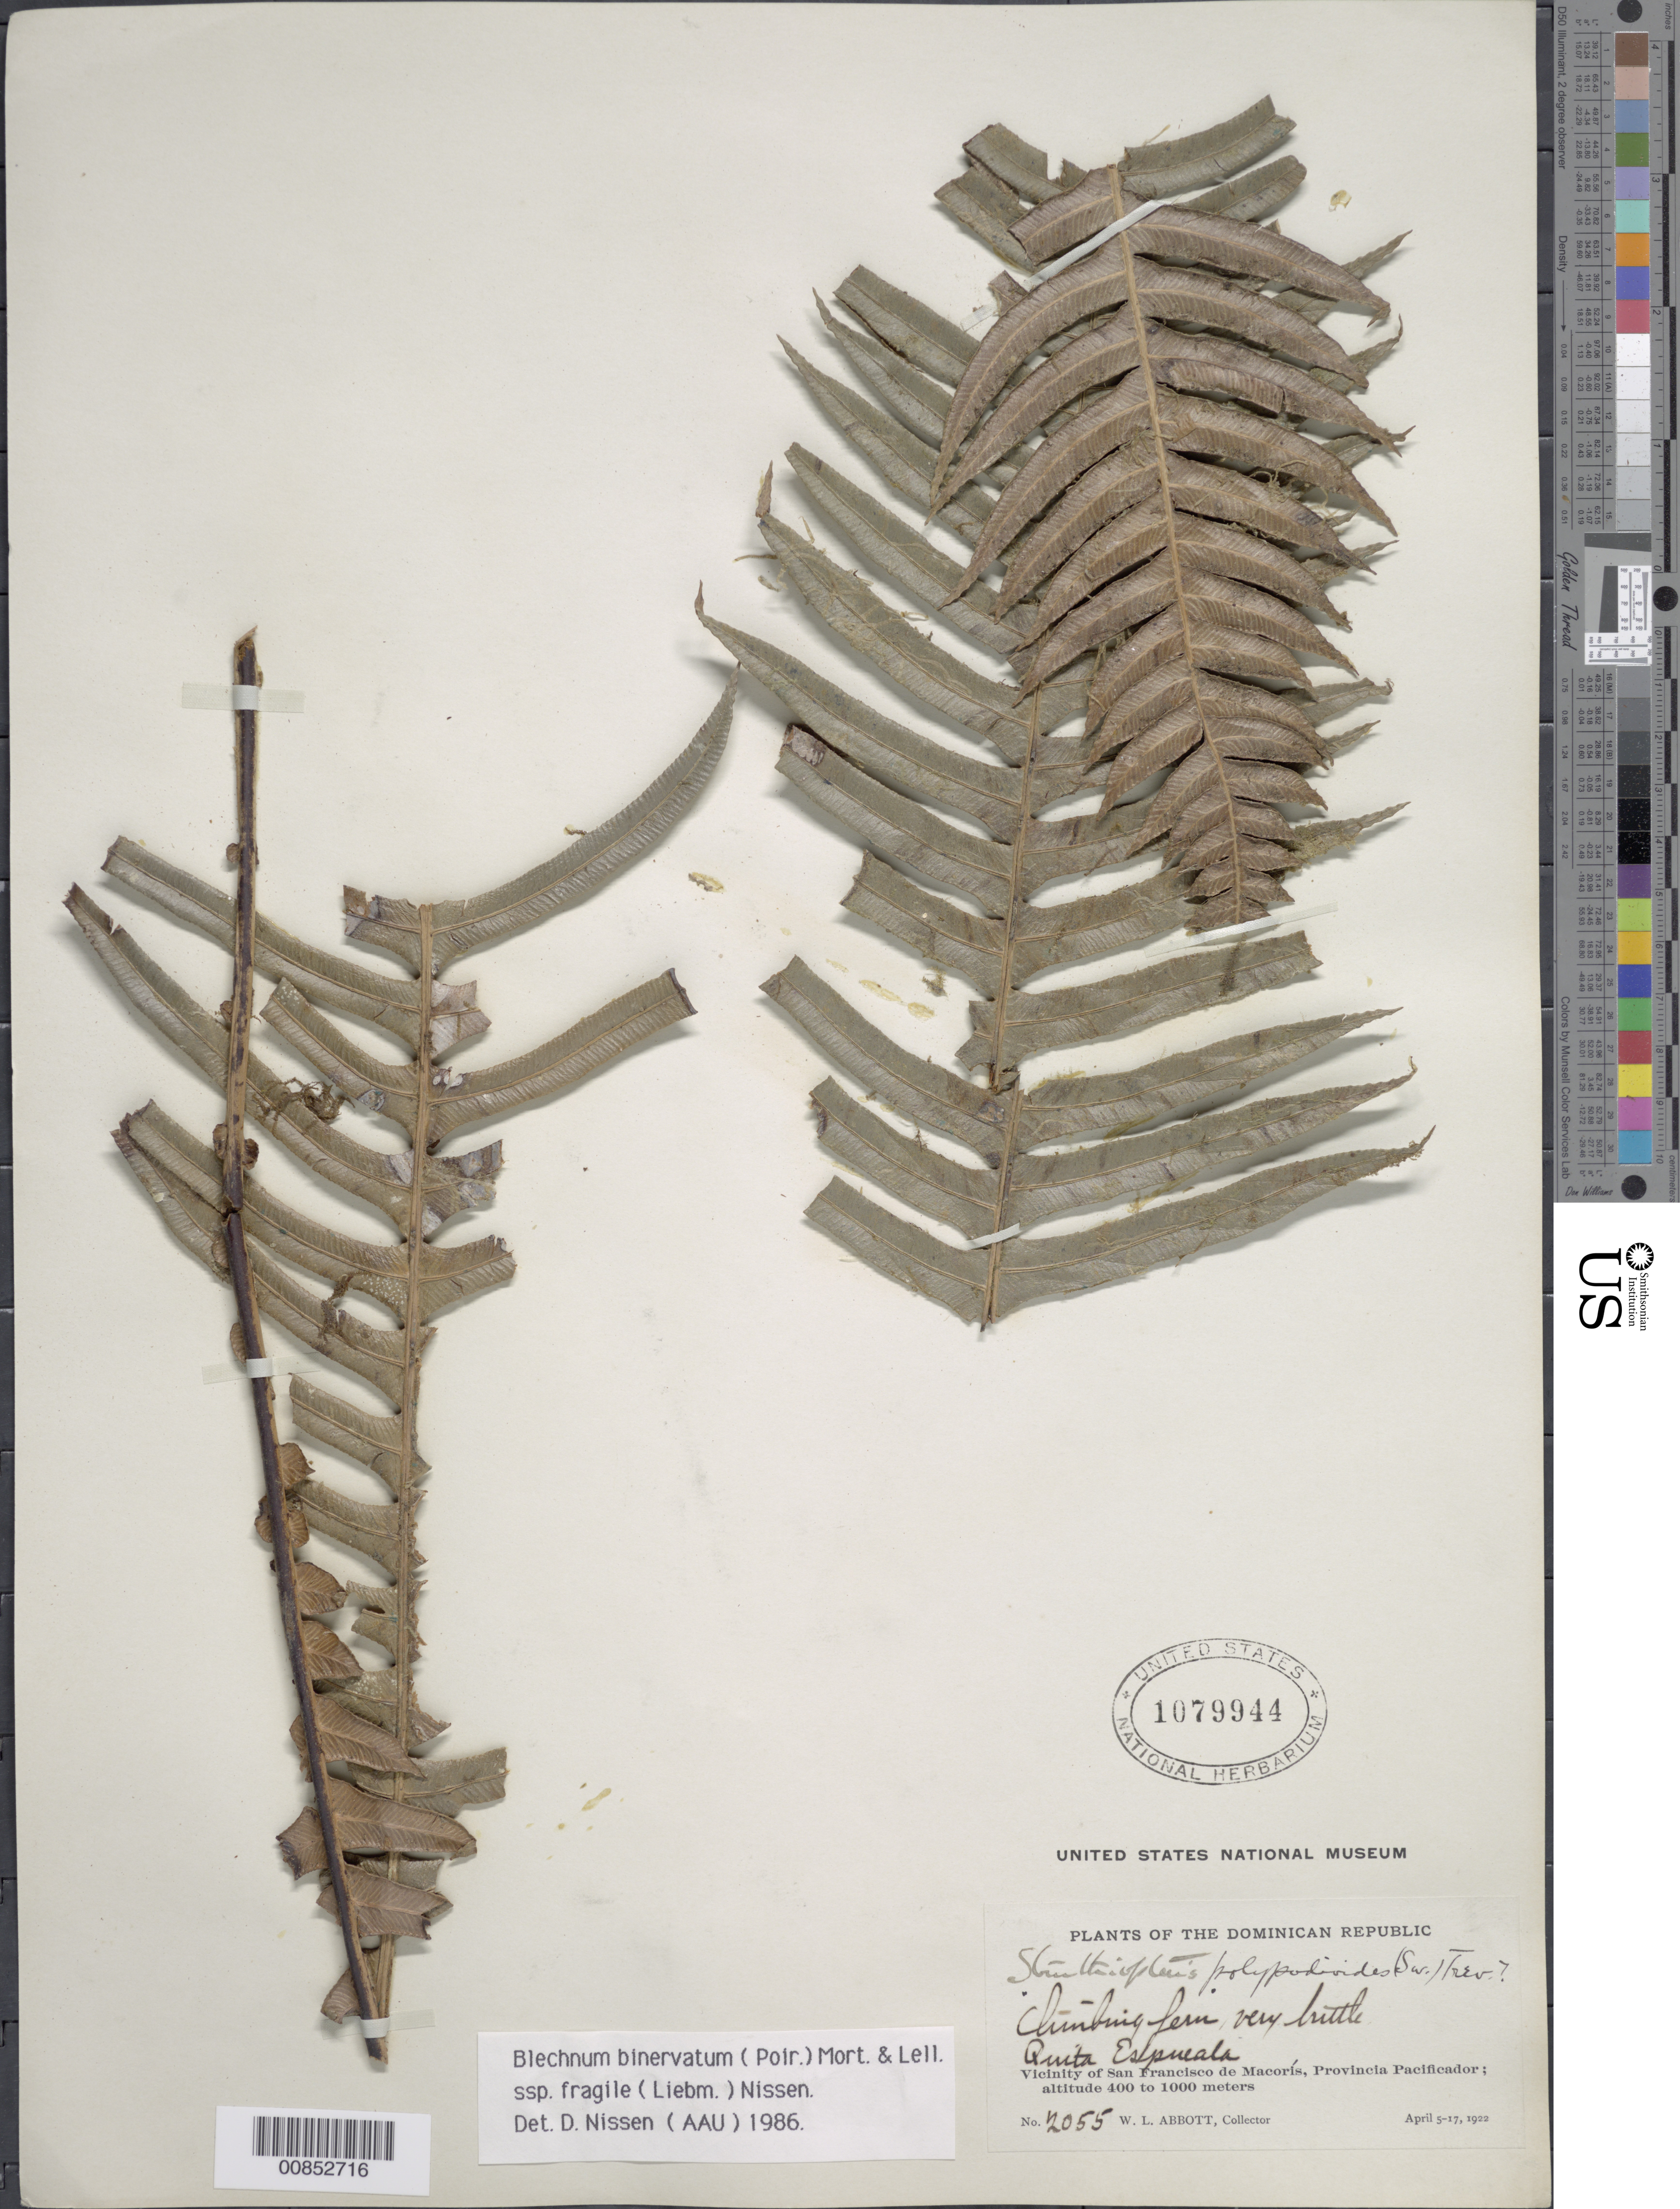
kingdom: Plantae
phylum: Tracheophyta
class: Polypodiopsida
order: Polypodiales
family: Blechnaceae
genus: Blechnum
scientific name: Blechnum fragile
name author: (Liebm.) C.V. Morton & Lellinger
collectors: W. L. Abbott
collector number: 2055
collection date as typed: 05 Apr 1922 to 17 Apr 1922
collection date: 1922-04-05/1922-04-17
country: Dominican Republic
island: Hispaniola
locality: Prov. Pacificador, vicinity San Francisco de Macorís, Quita Espuela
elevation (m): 400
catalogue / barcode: US 1079944